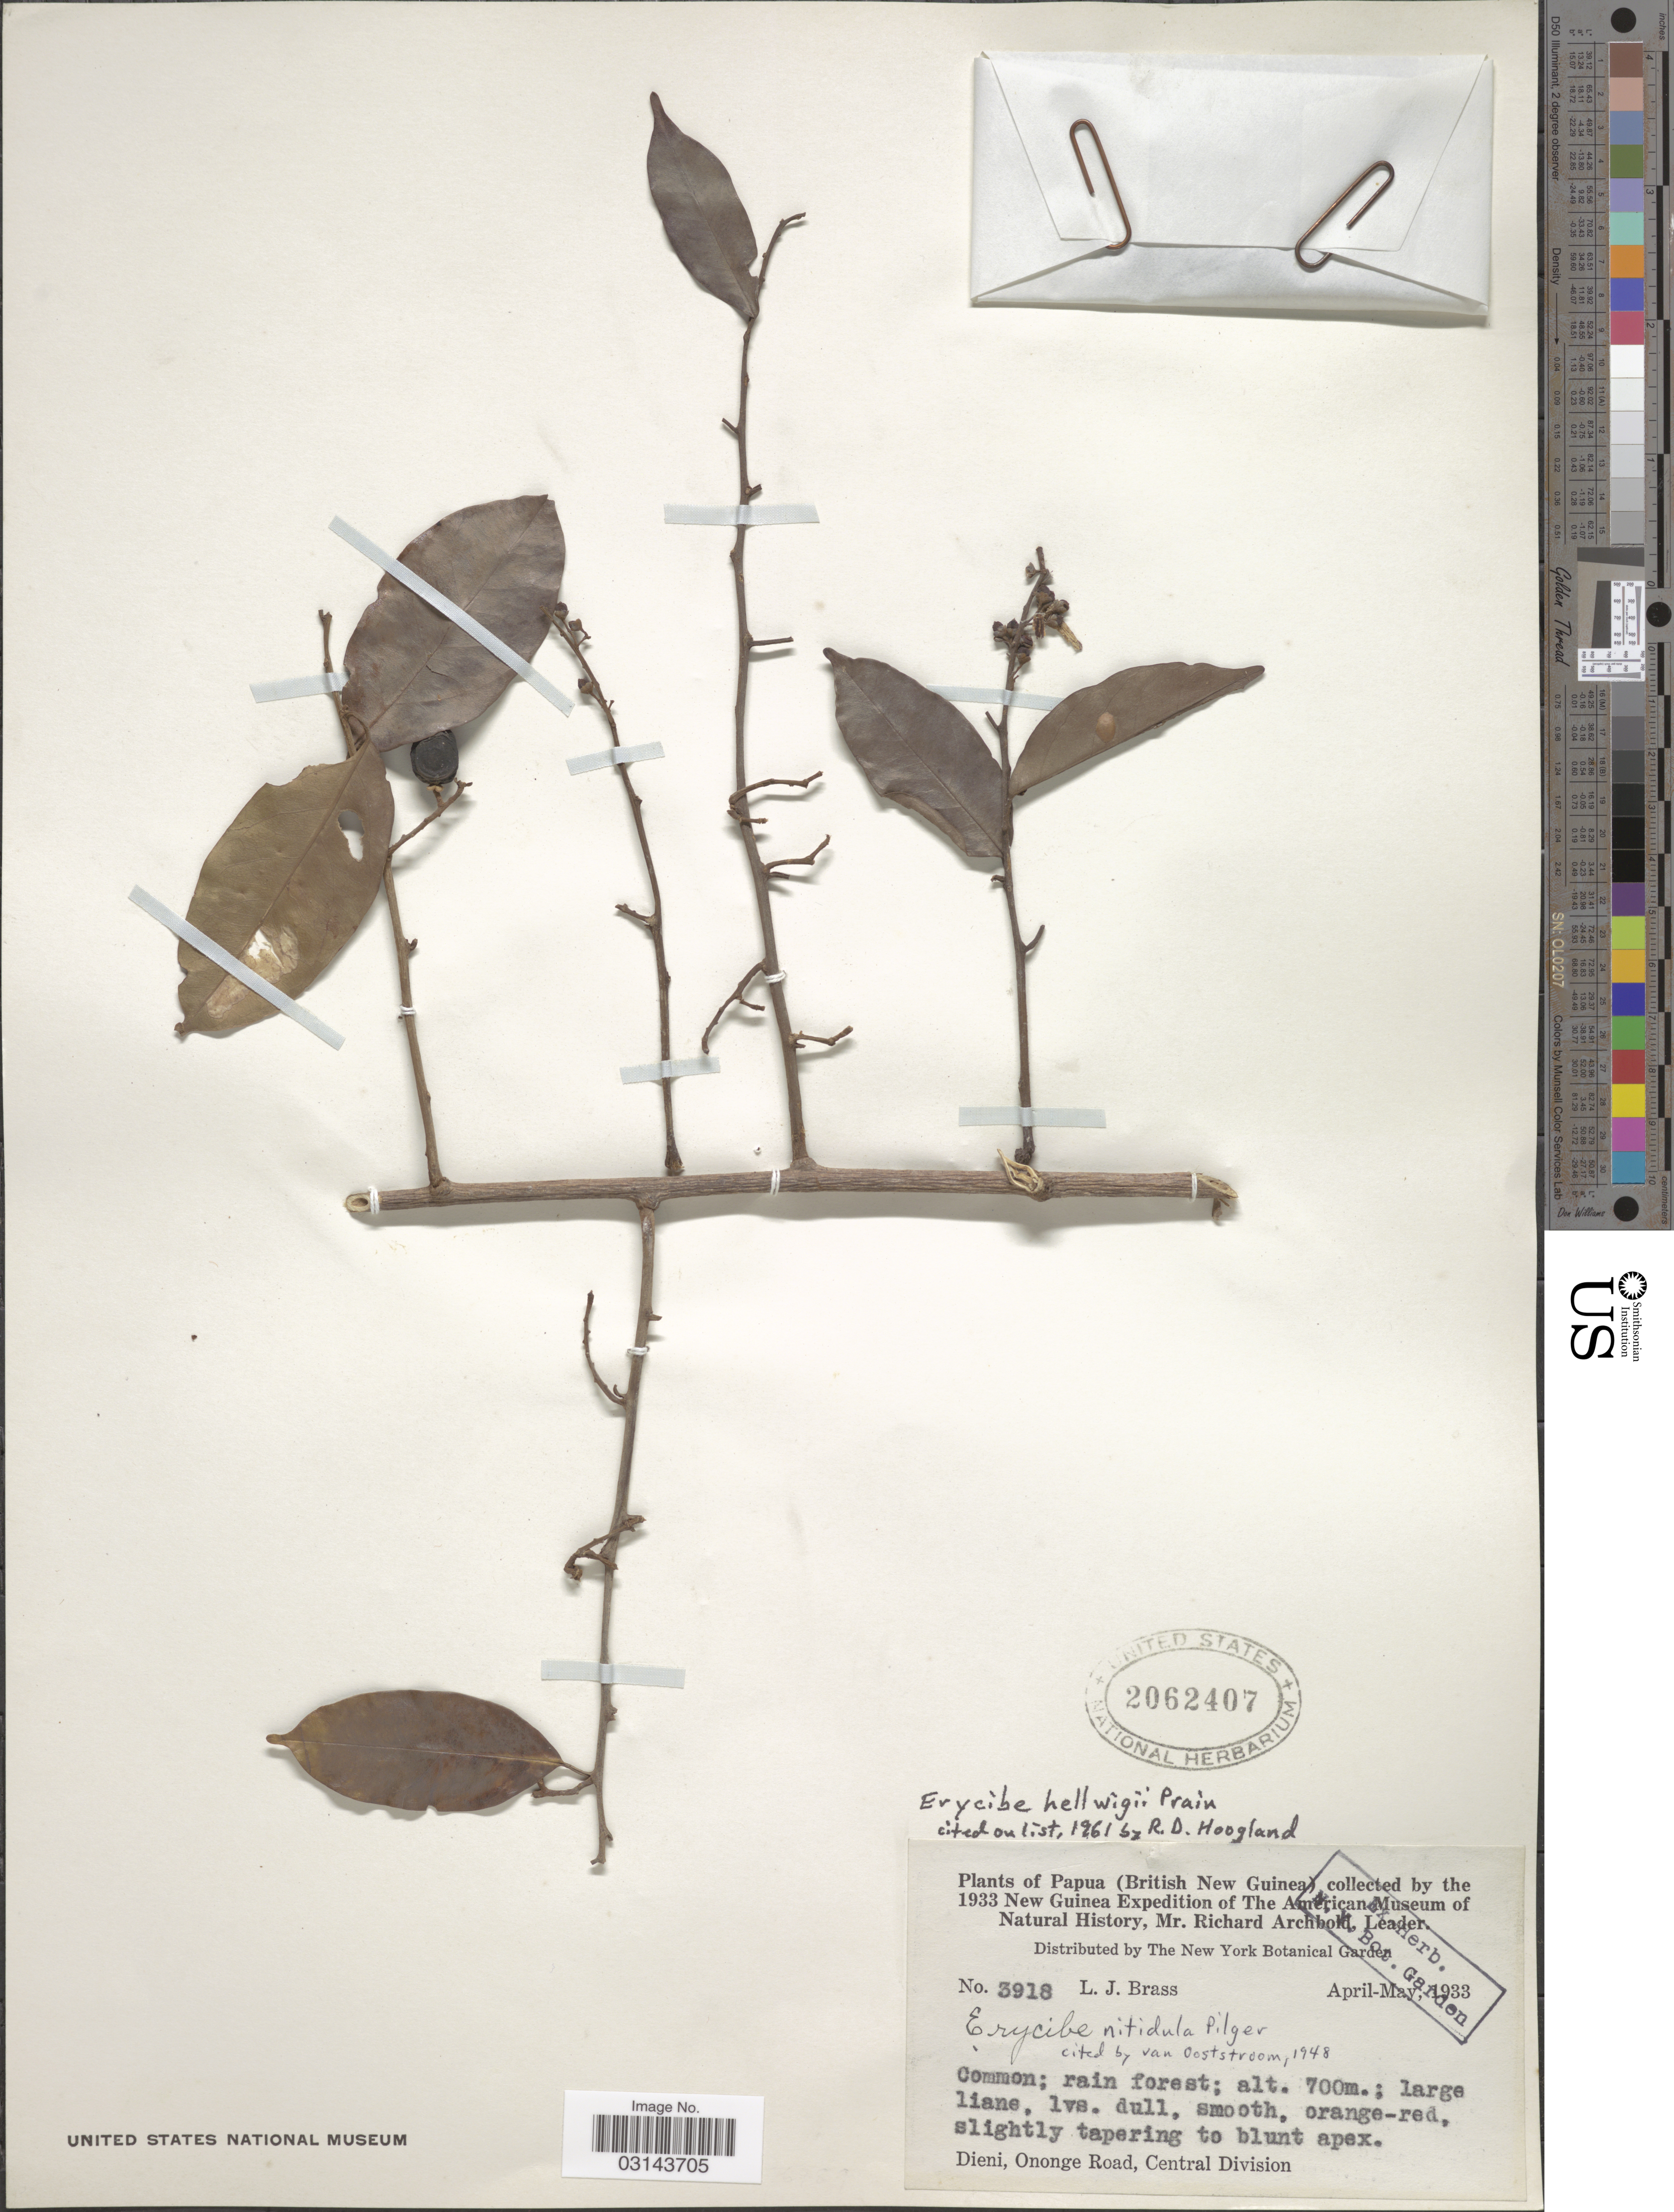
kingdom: Plantae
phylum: Tracheophyta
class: Magnoliopsida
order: Solanales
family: Convolvulaceae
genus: Erycibe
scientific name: Erycibe helwigii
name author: Prain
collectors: L. J. Brass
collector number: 3918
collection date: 1933-04/1933-05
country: Papua New Guinea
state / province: Central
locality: Papua (British New Guinea). Dieni, Ononge Road, Central Division.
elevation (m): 700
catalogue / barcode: US 2062407